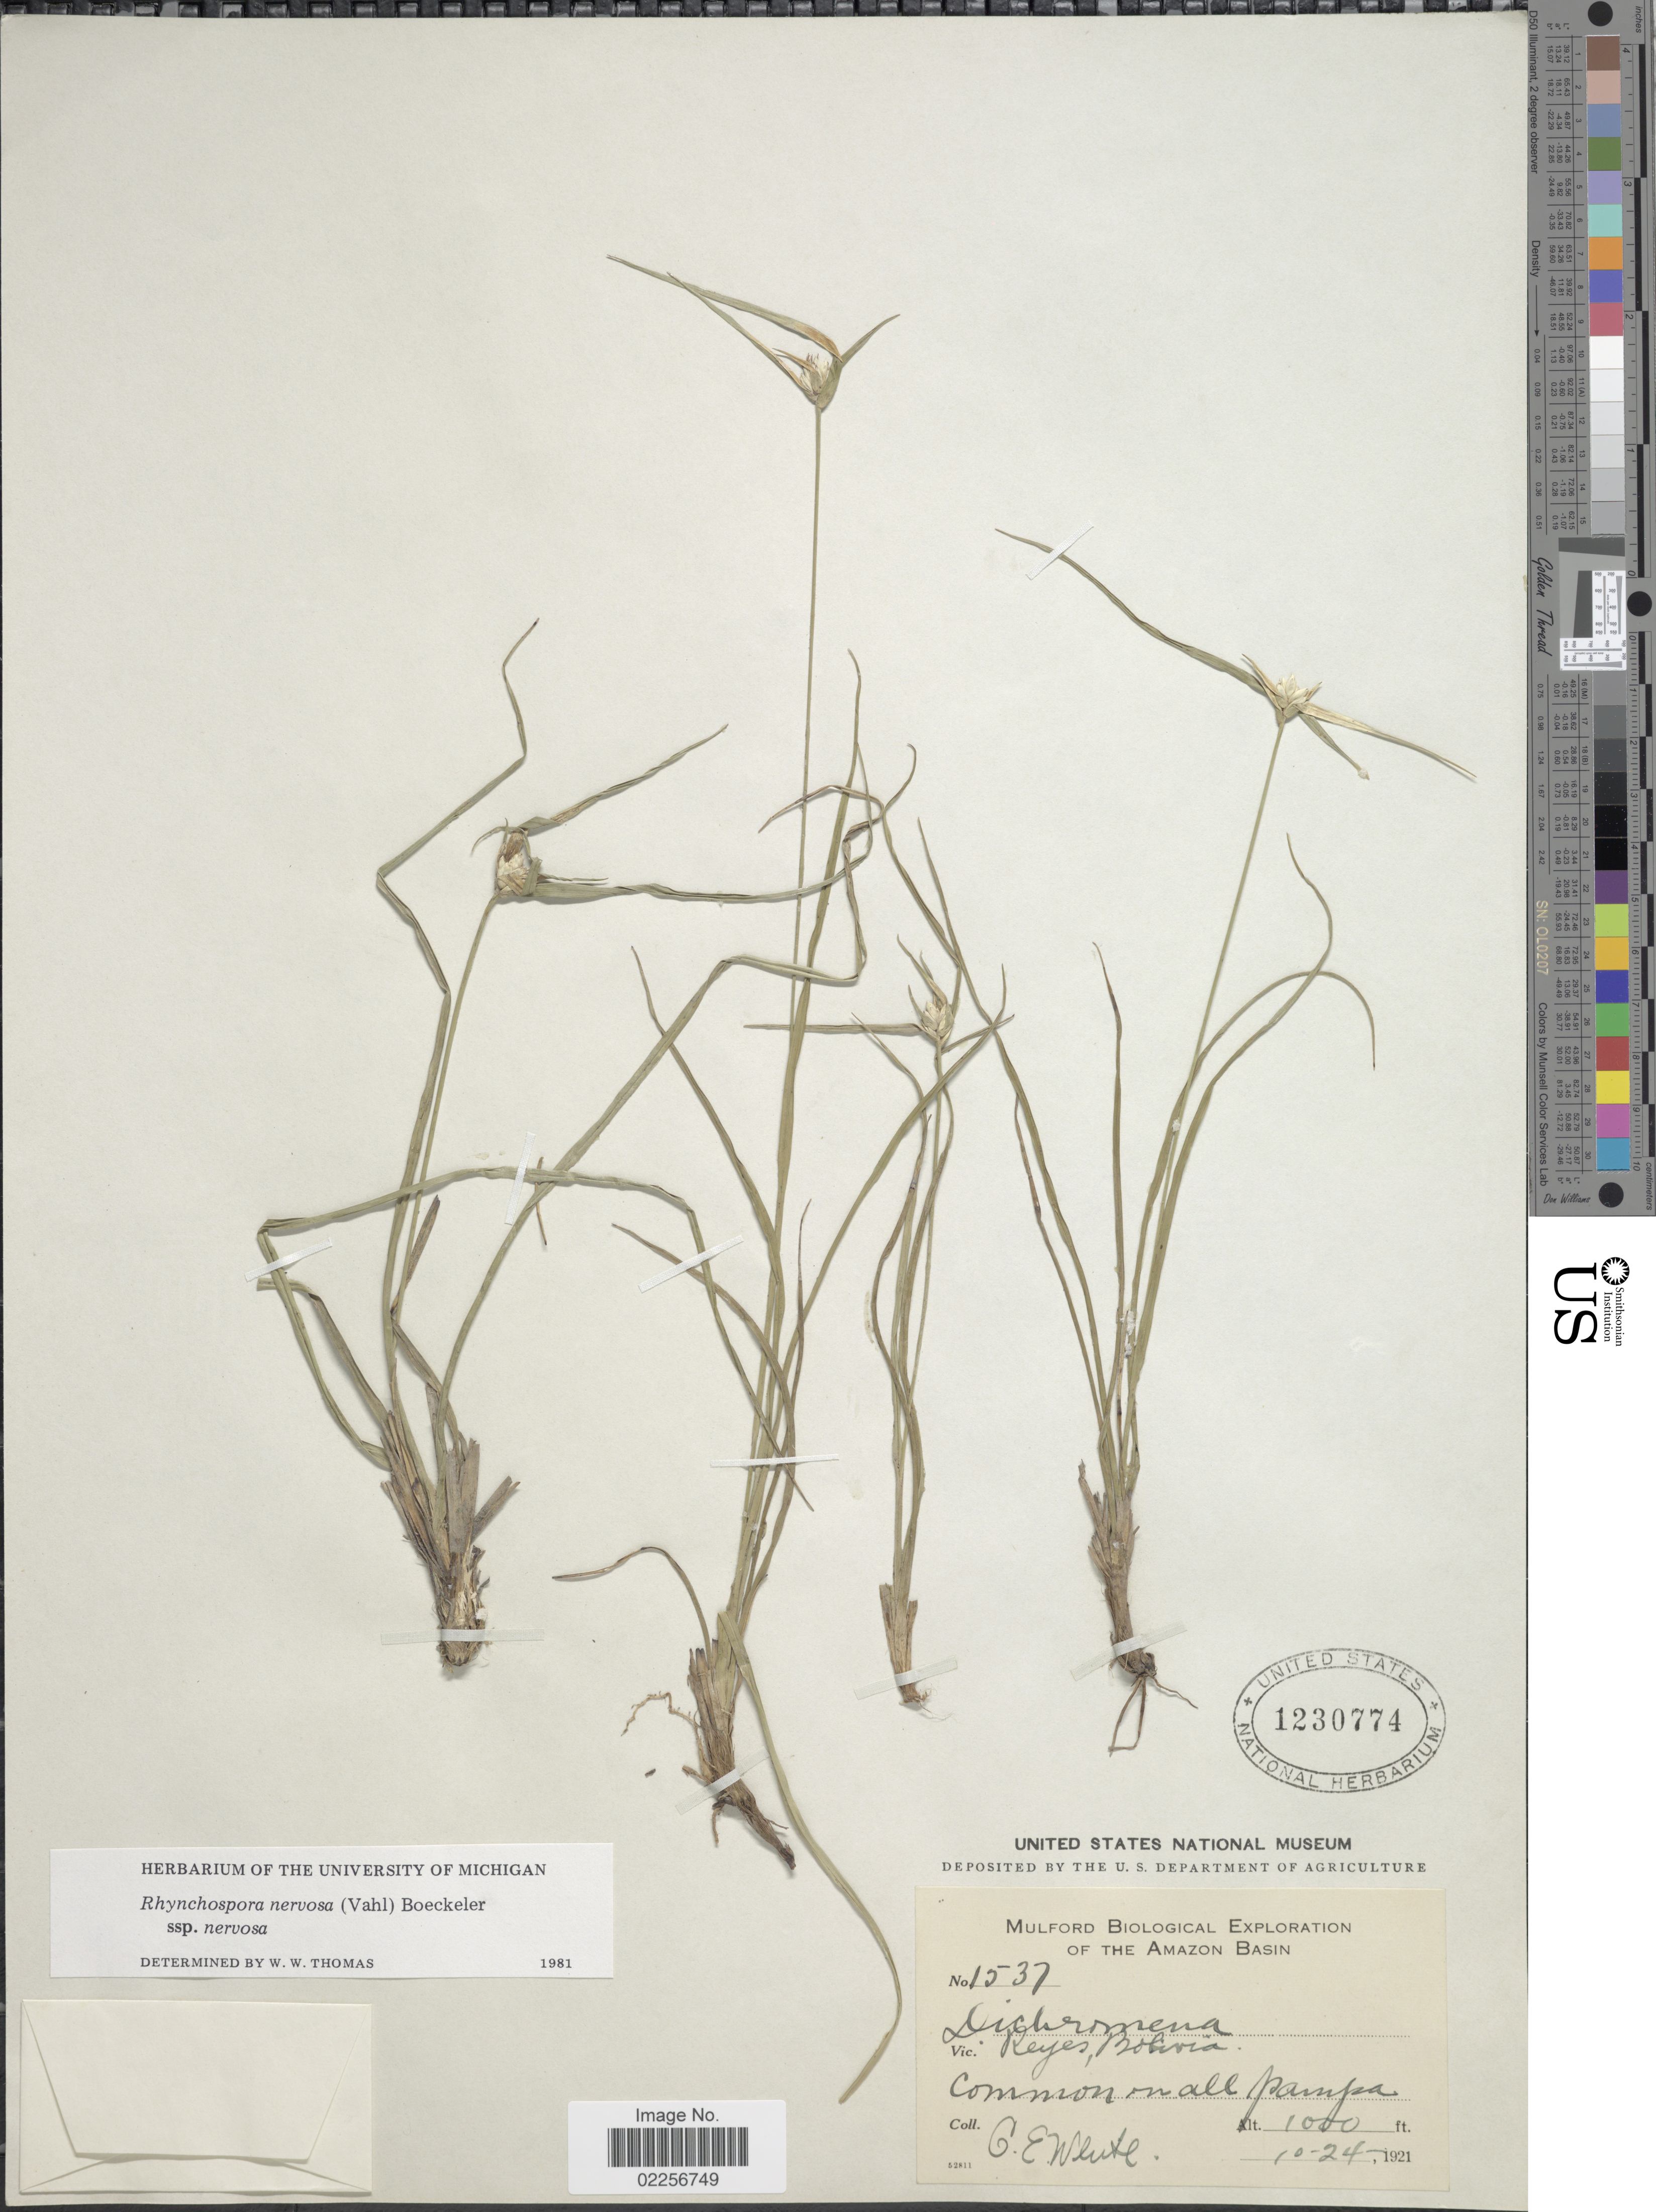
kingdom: Plantae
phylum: Tracheophyta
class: Liliopsida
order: Poales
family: Cyperaceae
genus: Rhynchospora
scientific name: Rhynchospora nervosa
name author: (Vahl) Boeckeler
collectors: O. E. White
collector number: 1537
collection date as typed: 10-24-1921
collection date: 1921-10-24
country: Bolivia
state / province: Beni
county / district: José Ballivián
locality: Reyes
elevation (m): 305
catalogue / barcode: US 1230774